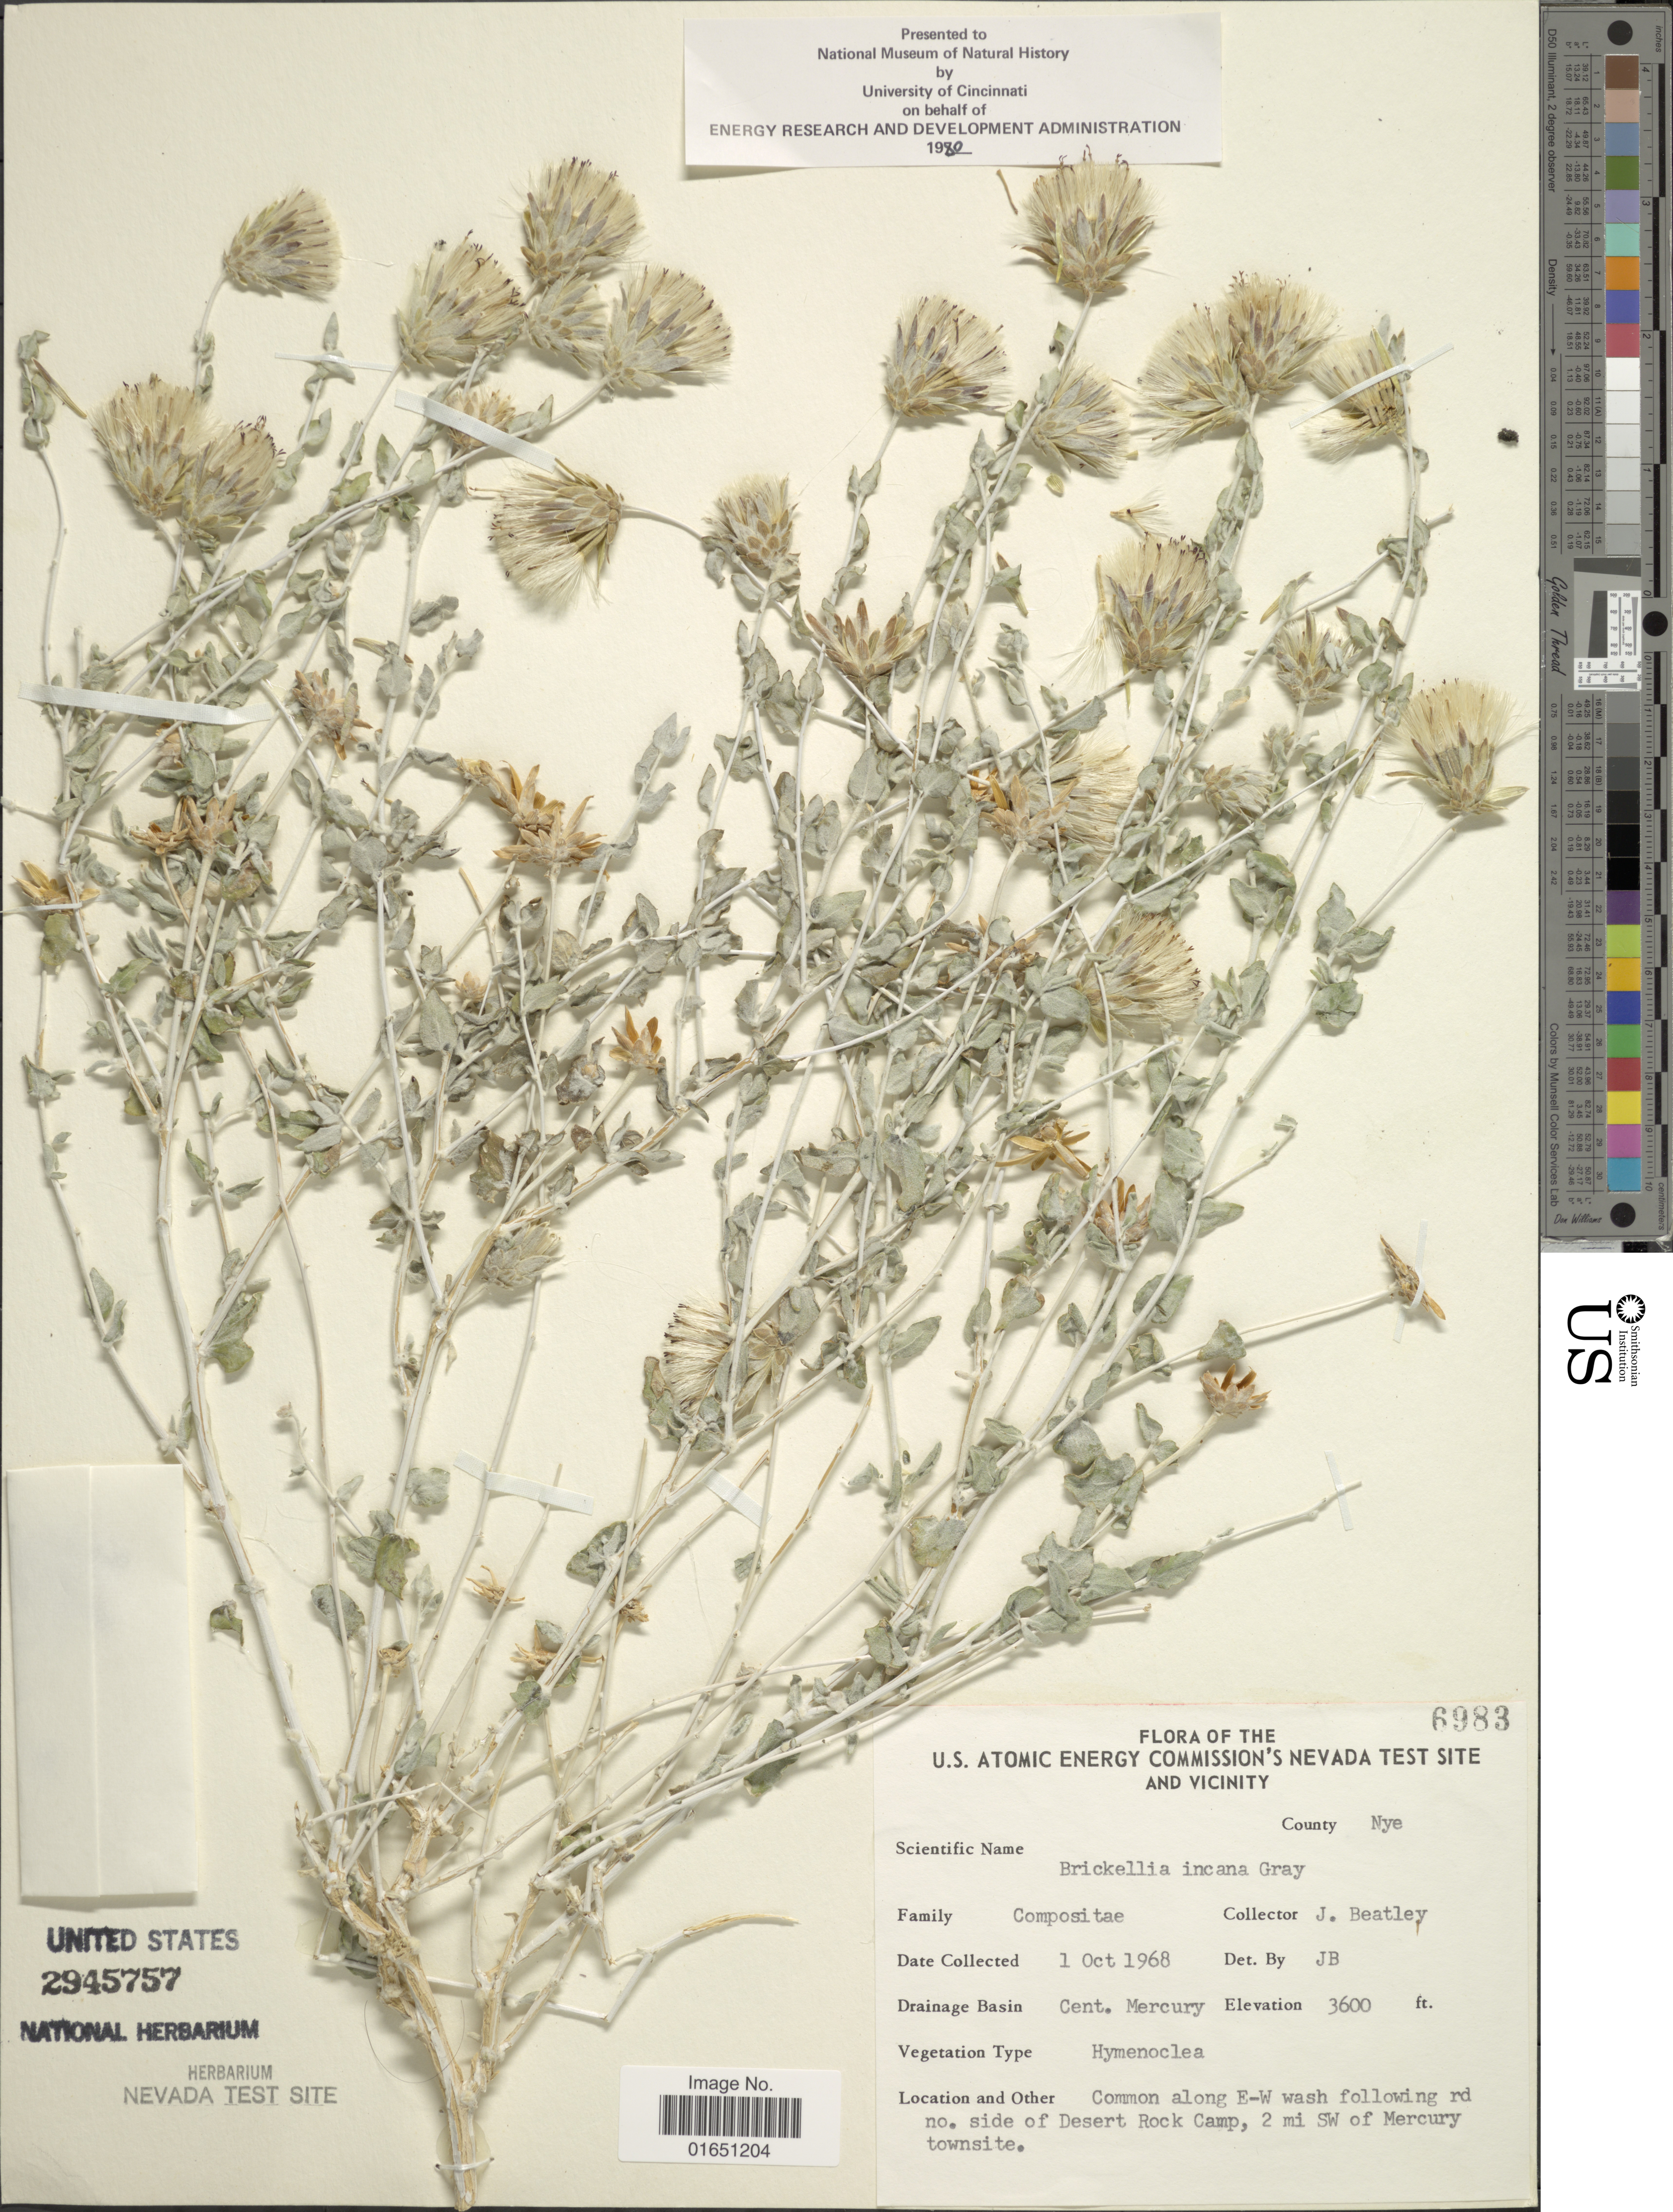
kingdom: Plantae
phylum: Tracheophyta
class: Magnoliopsida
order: Asterales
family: Asteraceae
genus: Brickellia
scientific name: Brickellia incana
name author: A. Gray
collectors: J. C. Beatley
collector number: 6983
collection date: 1968-10-01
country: United States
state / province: Nevada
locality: U. S. Atomic Energy Commission's Nevada Test Site and VicinityCounty Nye, Drainage Basin: Cent. Mercury, Common along E-W wash following rd no, side of Desert Rock Camp, 2 mi. SW of Mercury townsite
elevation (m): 1097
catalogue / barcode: US 2945757